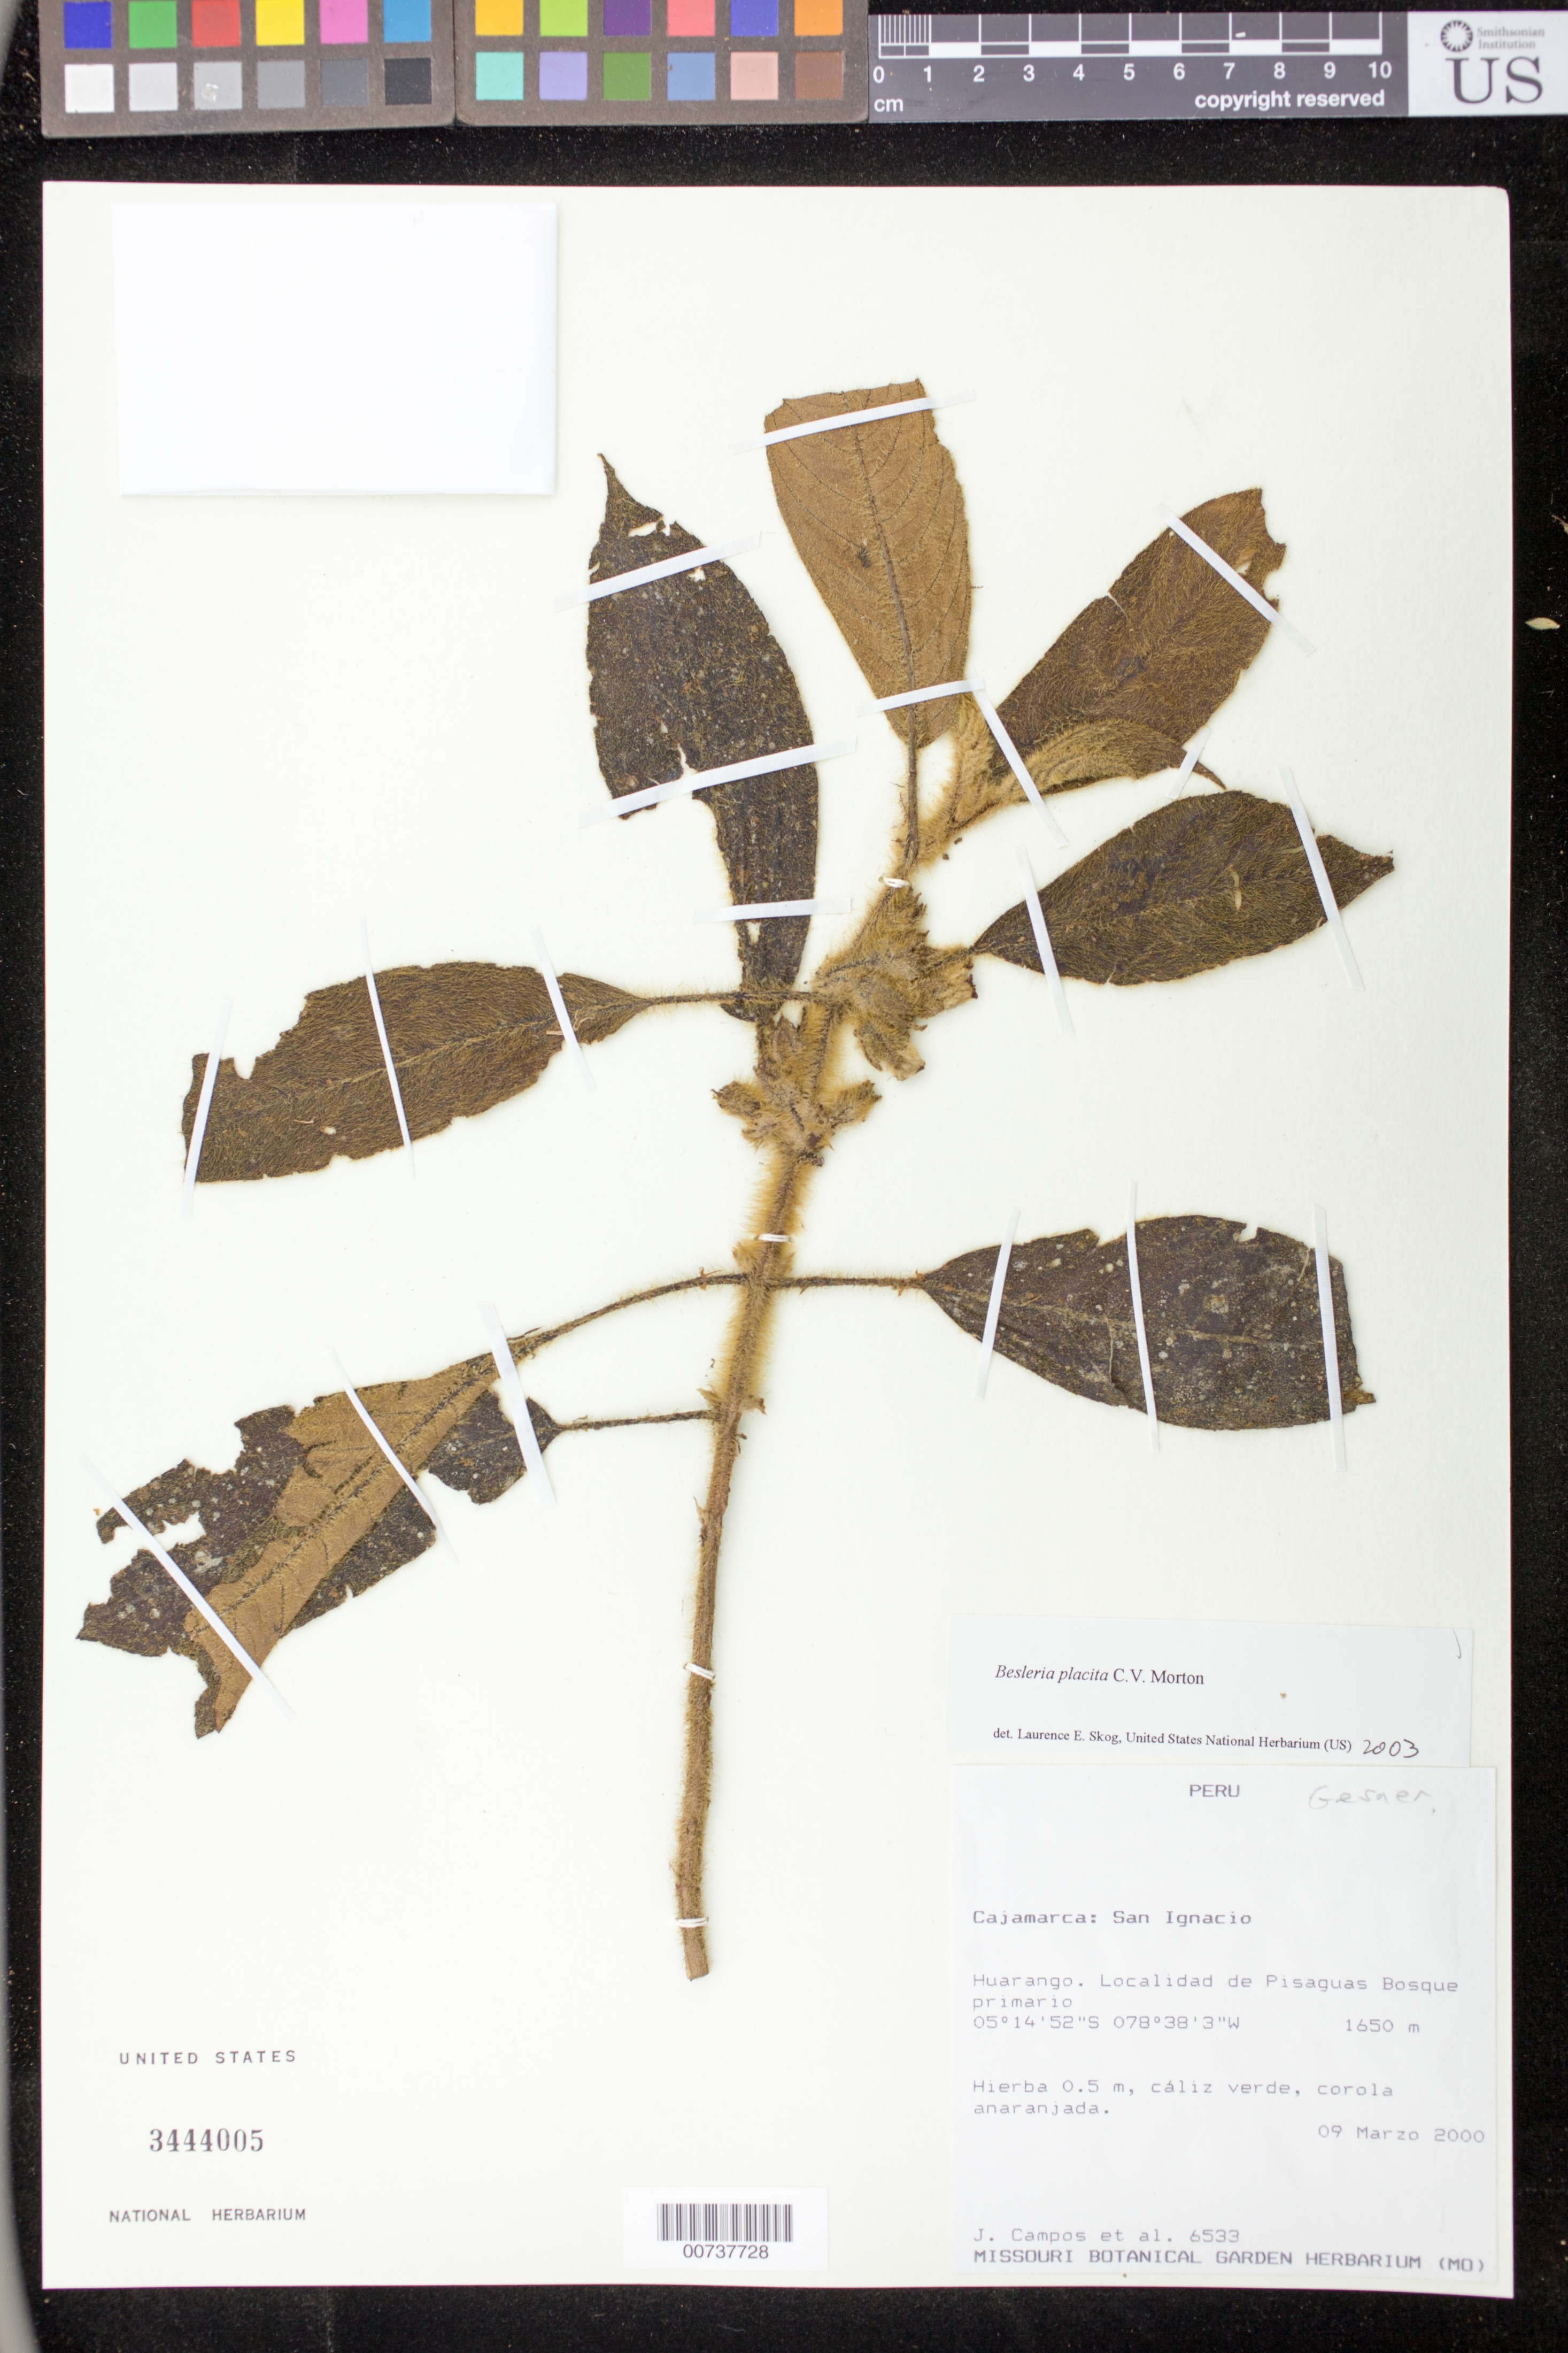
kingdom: Plantae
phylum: Tracheophyta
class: Magnoliopsida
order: Lamiales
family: Gesneriaceae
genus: Besleria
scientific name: Besleria placita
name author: C.V. Morton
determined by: Skog, Laurence E.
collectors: J. Campos & et al.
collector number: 6533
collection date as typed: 09 Mar 2000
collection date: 2000-03-09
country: Peru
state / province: Cajamarca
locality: Prov. San Ignacio, Huarango, localidad de Pisaguas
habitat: Bosque primario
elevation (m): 1650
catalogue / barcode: US 3444005